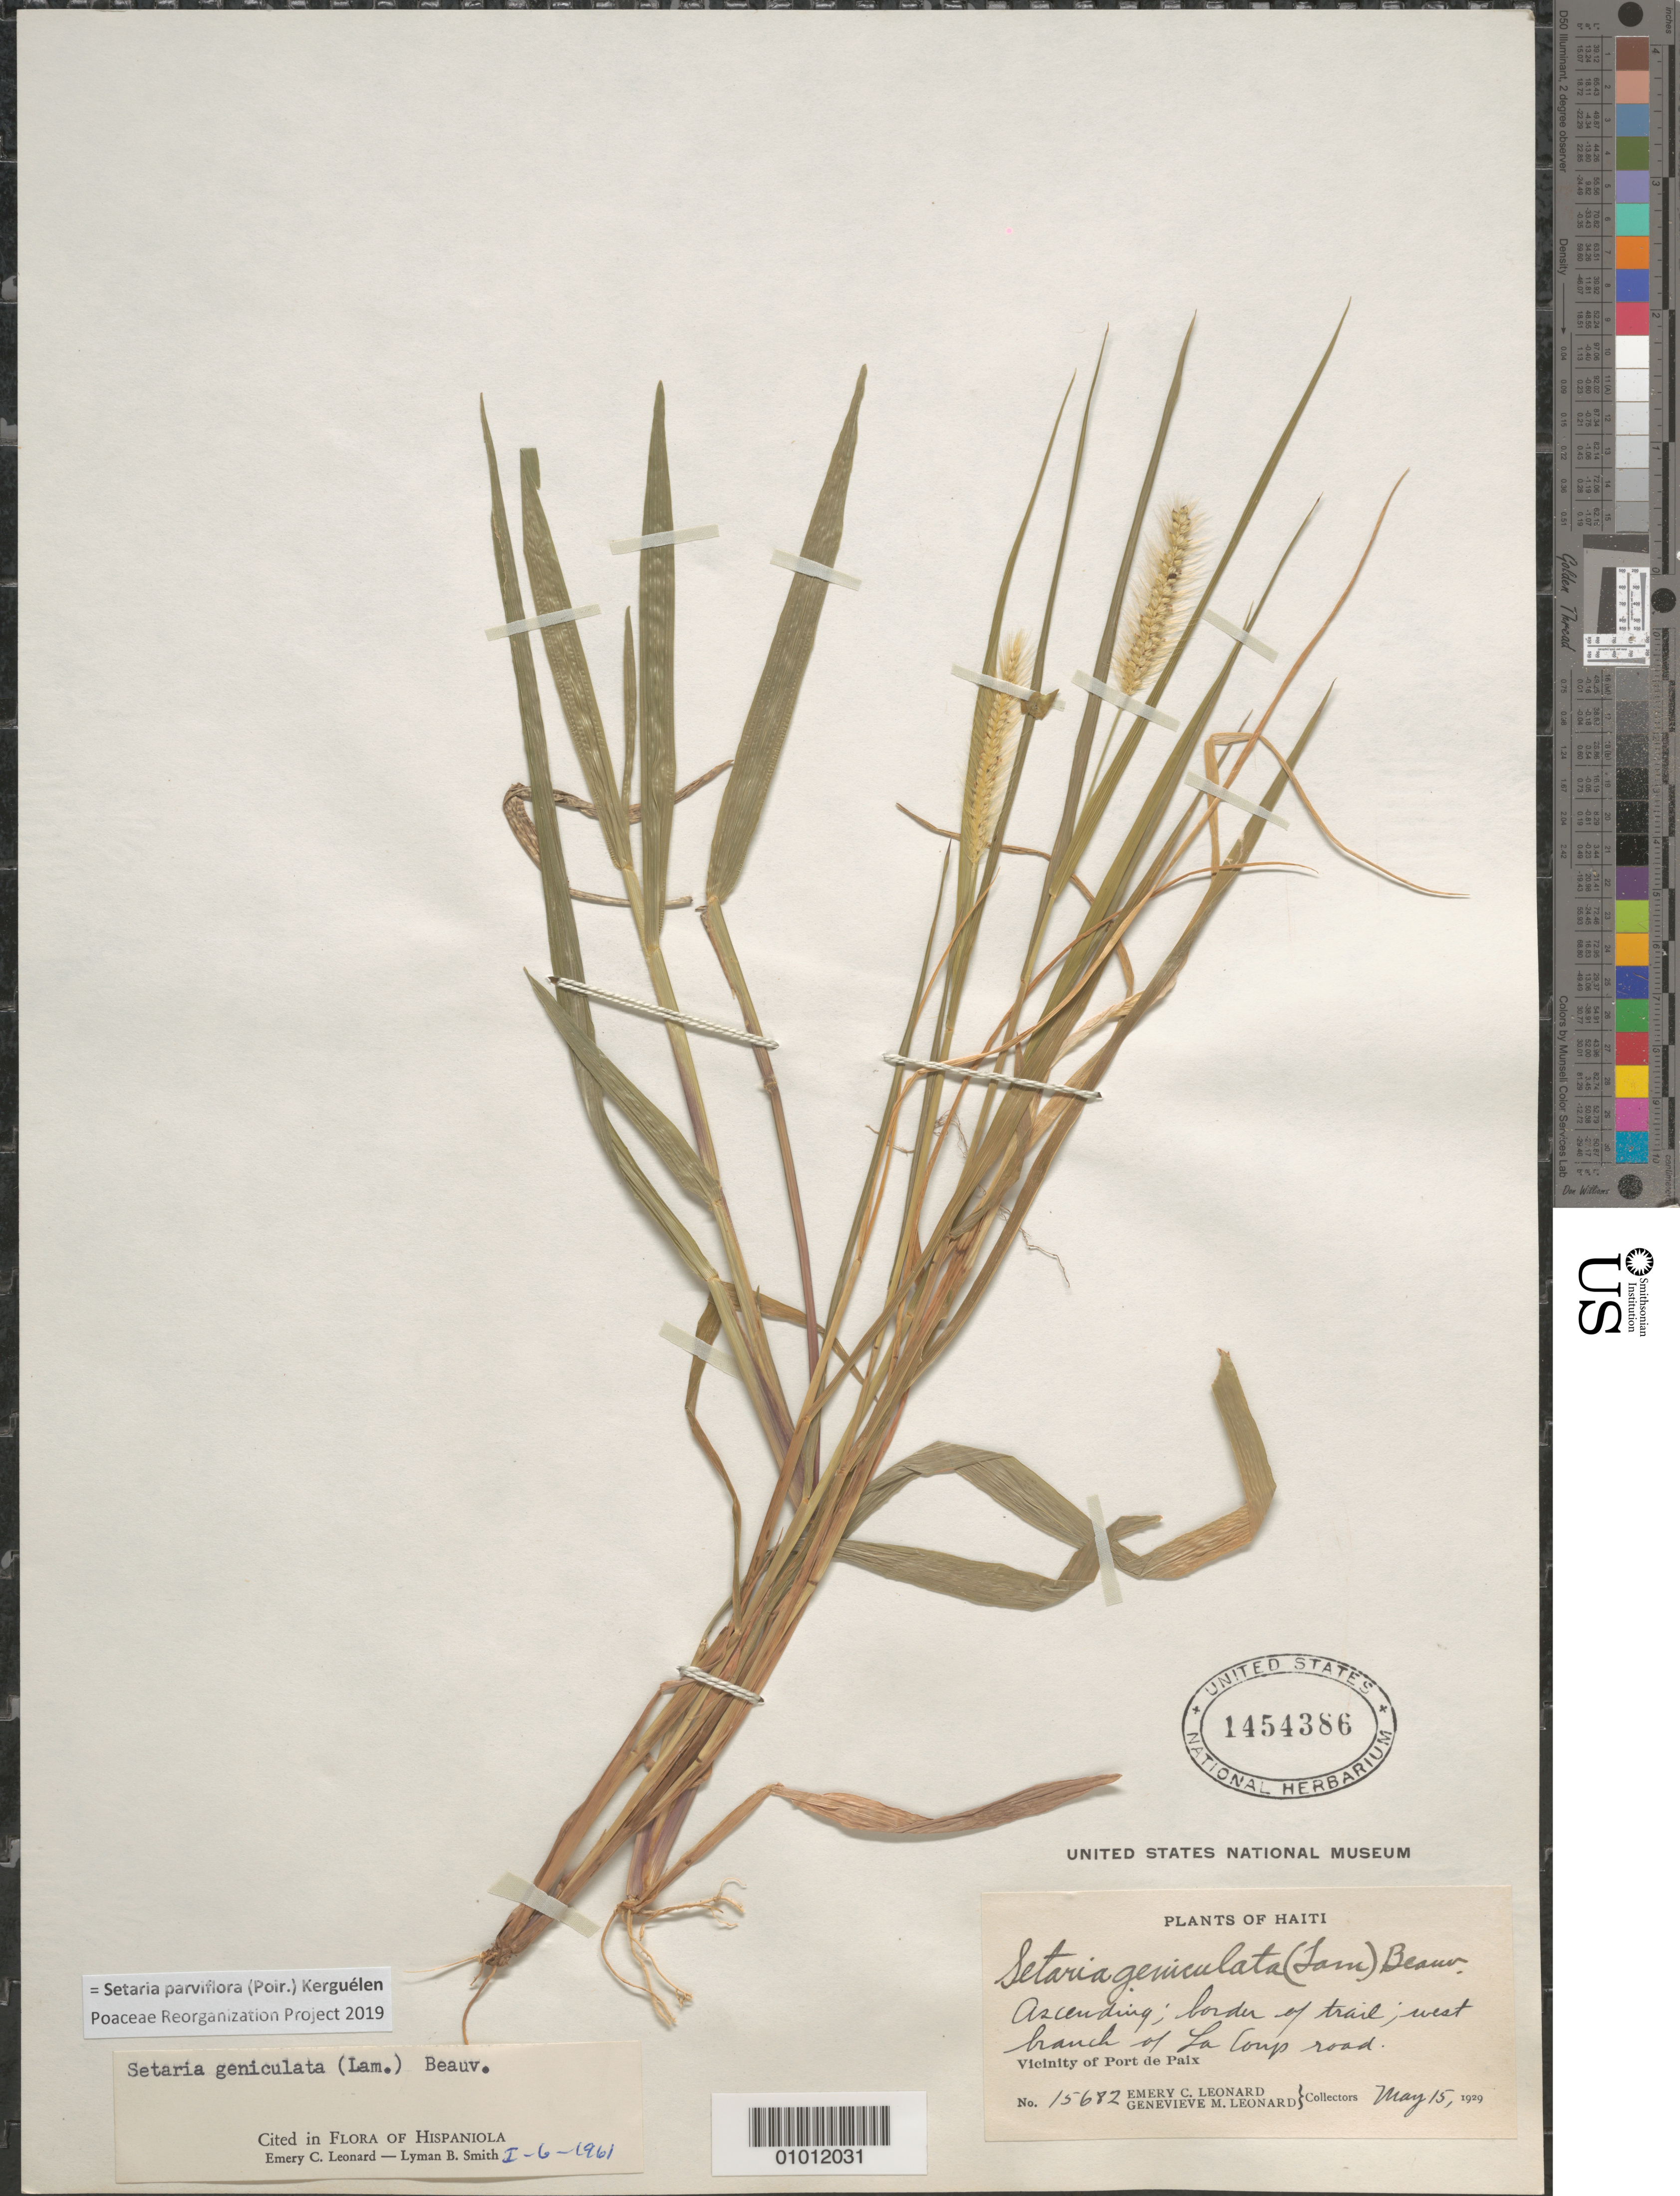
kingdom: Plantae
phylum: Tracheophyta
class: Liliopsida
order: Poales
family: Poaceae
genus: Setaria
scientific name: Setaria parviflora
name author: (Poir.) Kerguélen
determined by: Poaceae Reorganization Project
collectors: E. C. Leonard & G. M. Leonard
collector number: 15682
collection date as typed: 15 May 1929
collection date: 1929-05-15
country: Haiti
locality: Vicinity of Port-de-Paix, ascending, border of trail, W branch of La Coup road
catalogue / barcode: US 1454386